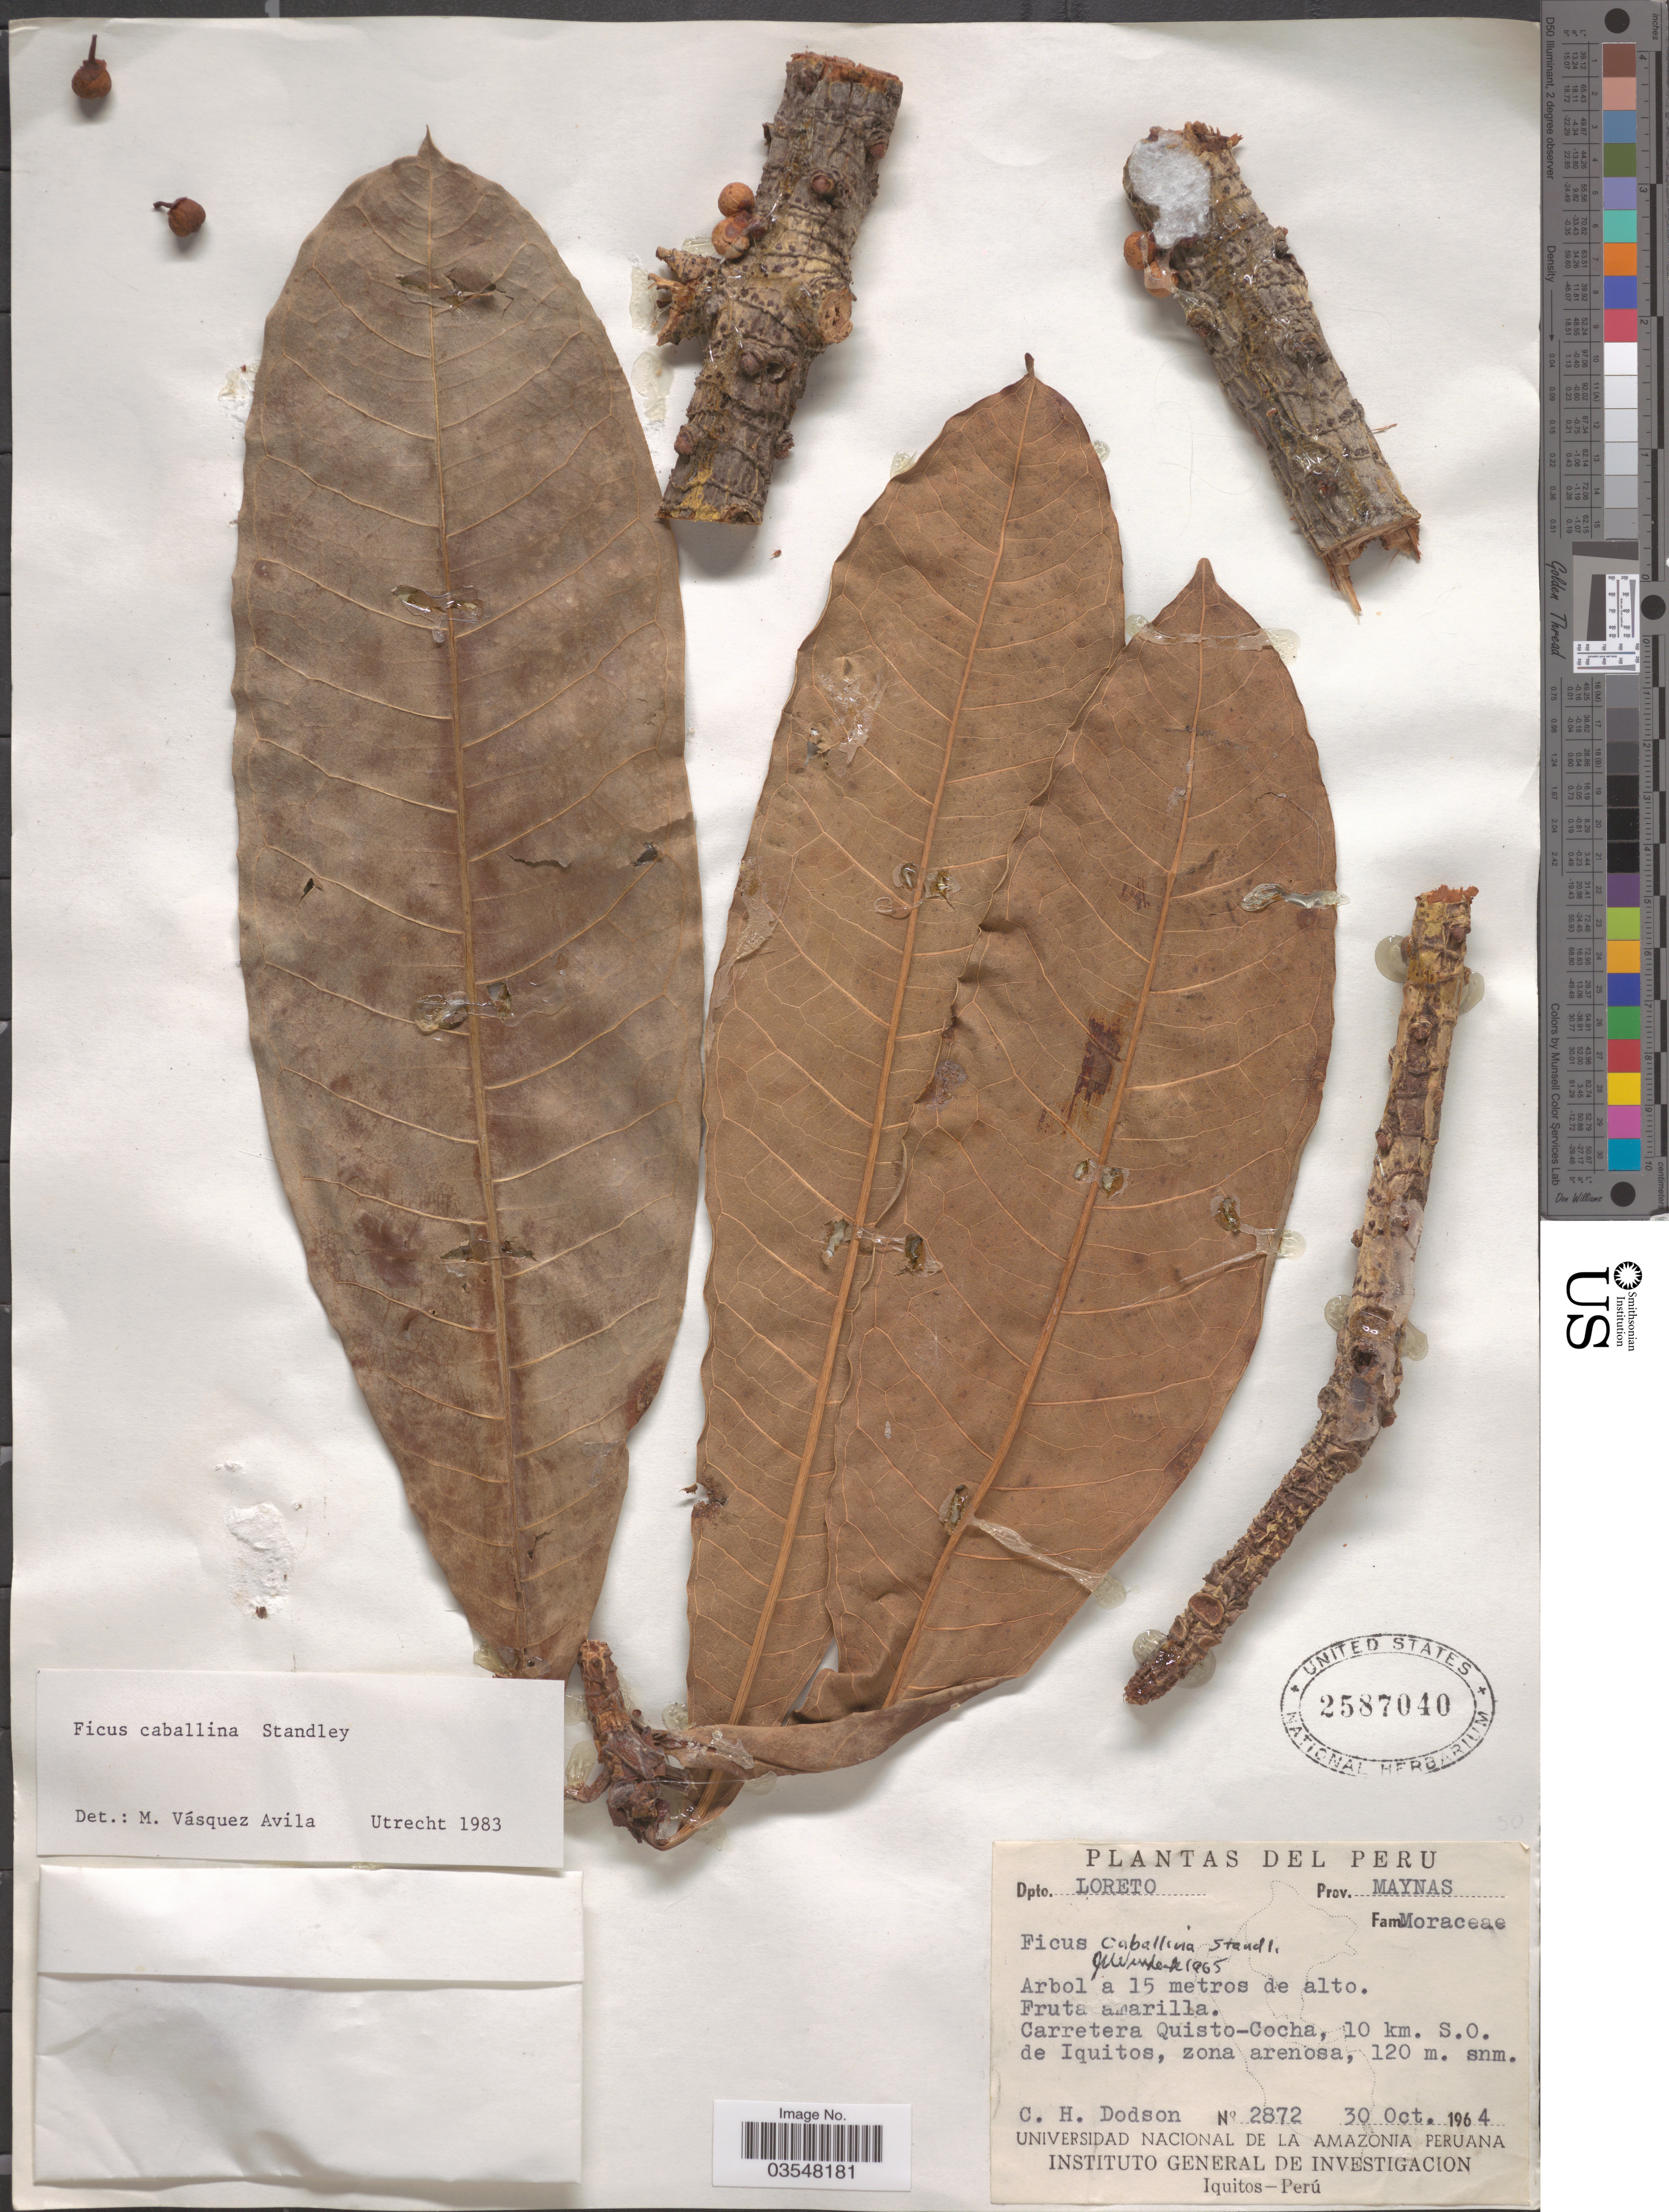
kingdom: Plantae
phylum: Tracheophyta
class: Magnoliopsida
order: Rosales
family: Moraceae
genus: Ficus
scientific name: Ficus caballina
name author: Standl.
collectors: C. H. Dodson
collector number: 2872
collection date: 1964-10-30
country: Peru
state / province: Loreto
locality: Dpto. Loreto. Prov. Maynas. Carretera Quisto-Cocha, 10 km. S.O. de Iquitos, zona arenosa.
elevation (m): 120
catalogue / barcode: US 2587040